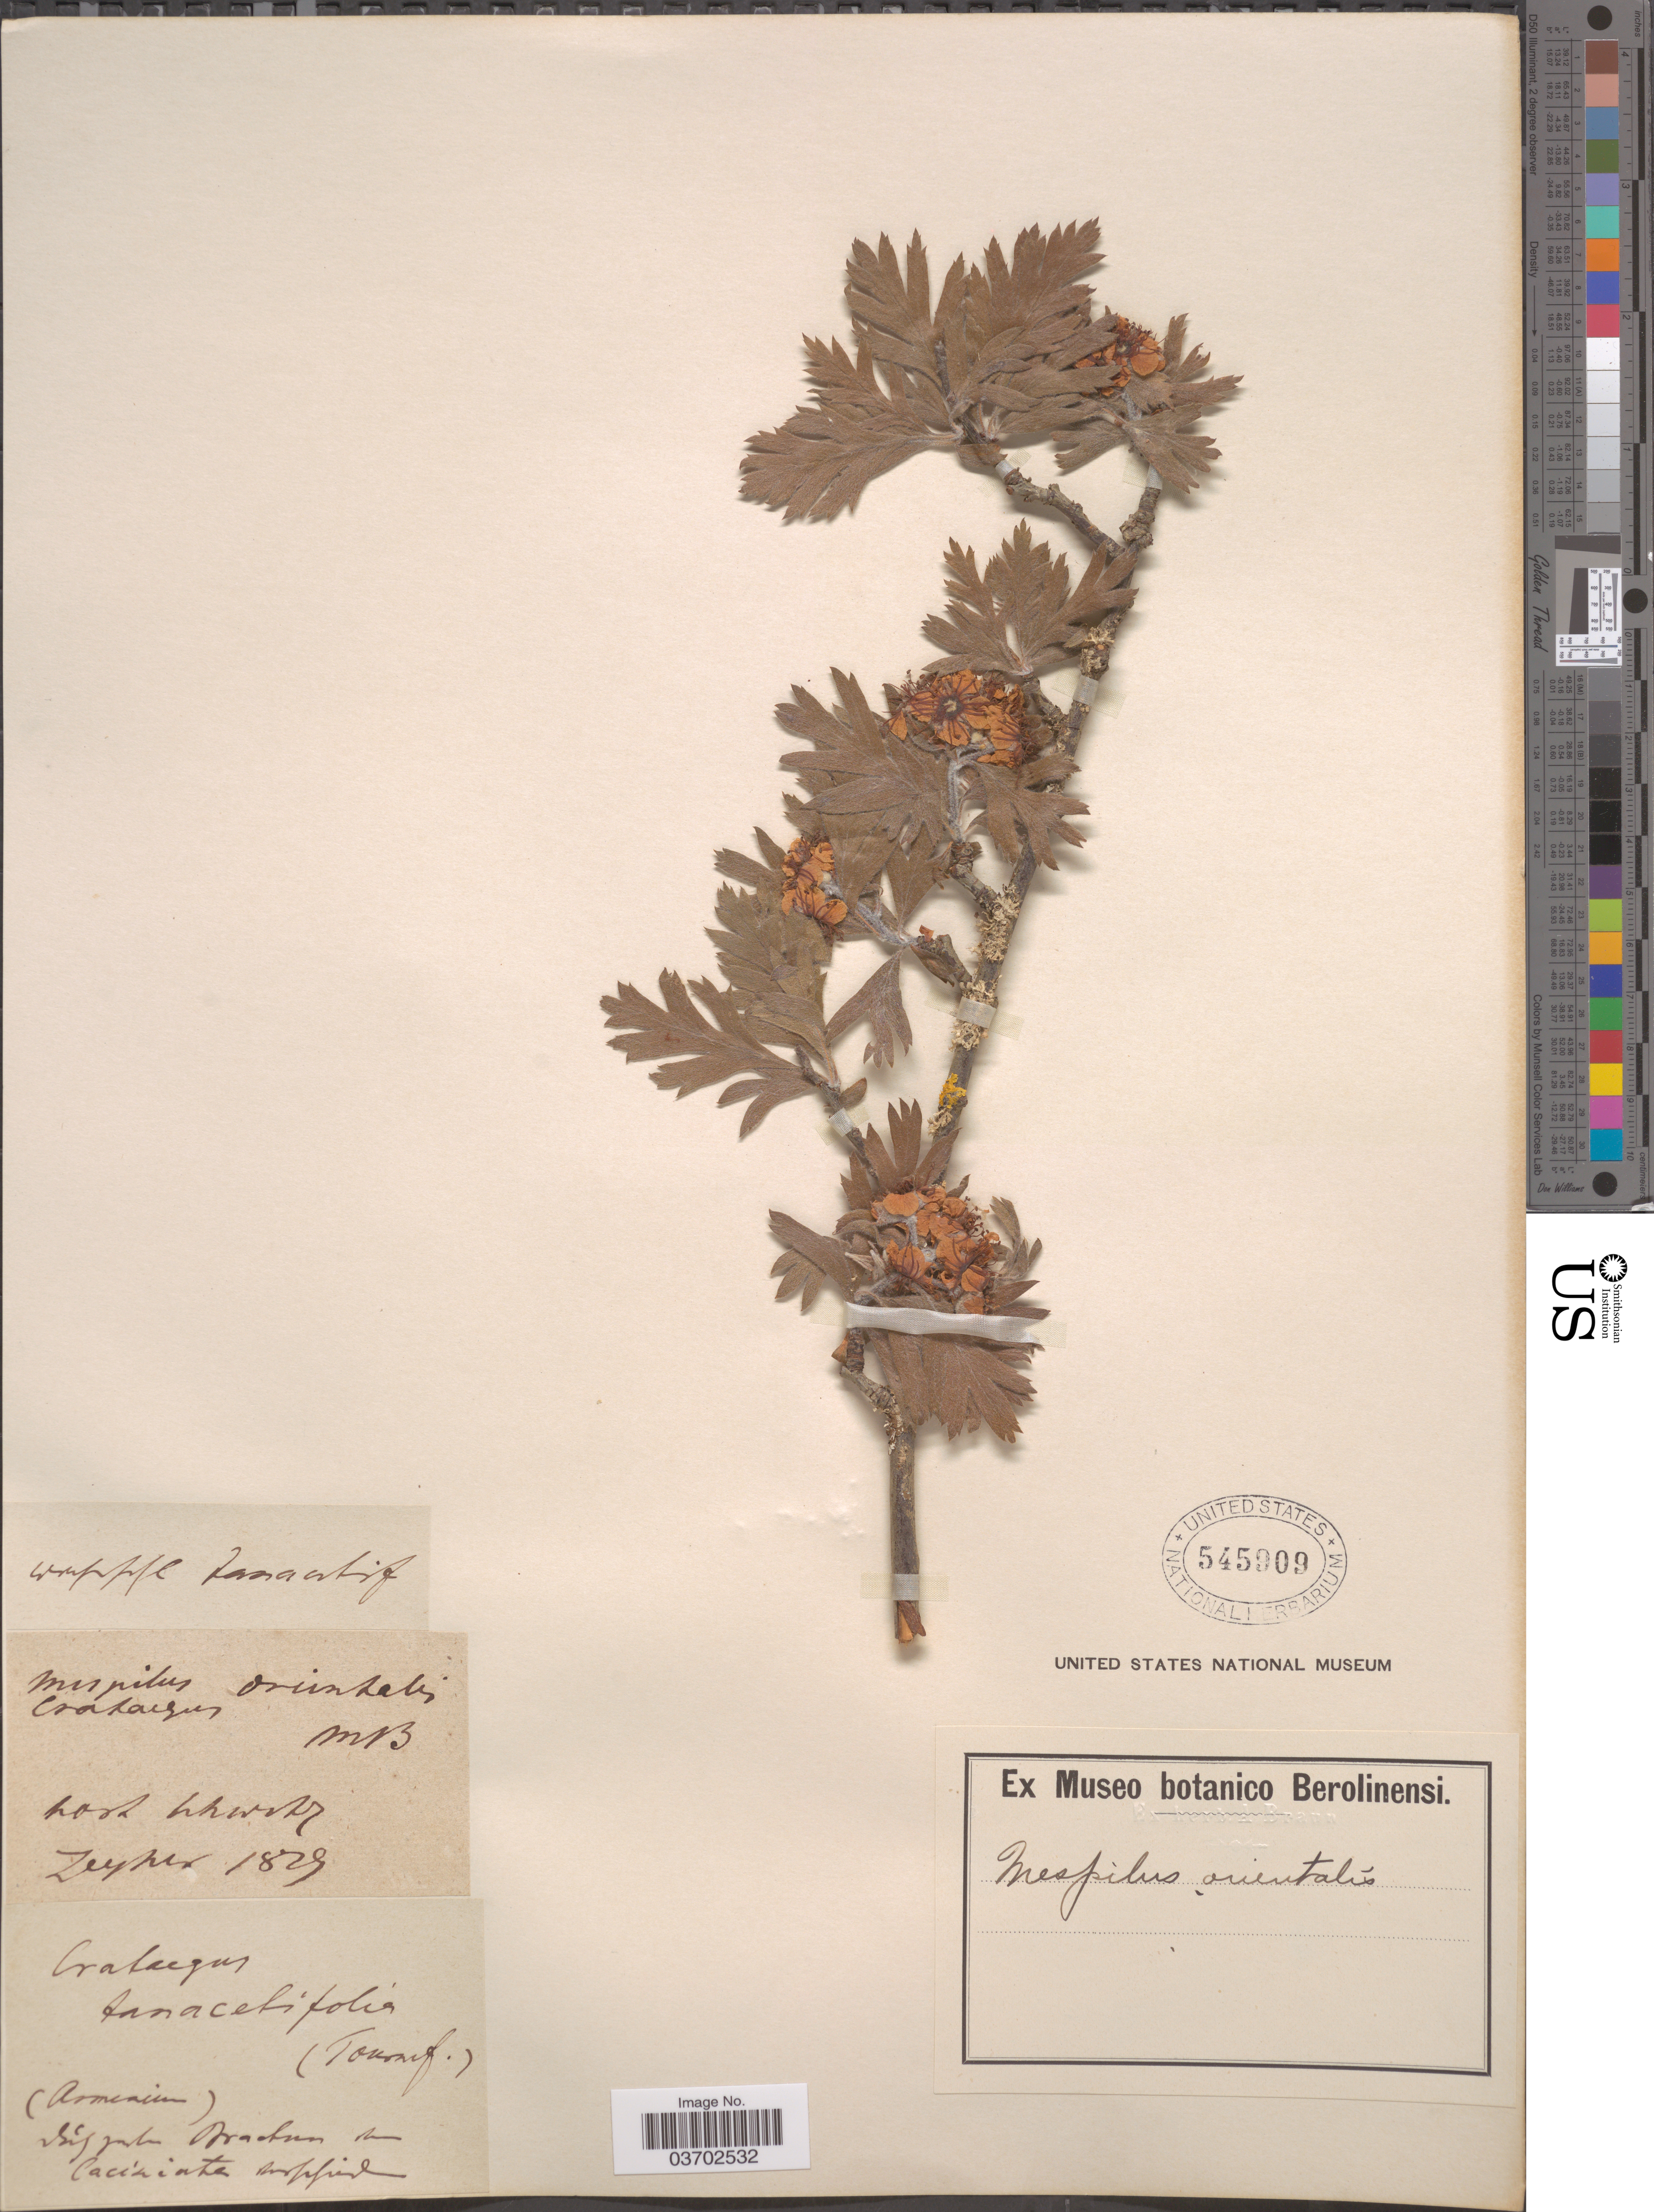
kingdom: Plantae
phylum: Tracheophyta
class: Magnoliopsida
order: Rosales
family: Rosaceae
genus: Crataegus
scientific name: Crataegus tanacetifolia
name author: (Poir.) Pers.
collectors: -. Zeyher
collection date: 1829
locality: Hort Whivatz. (Armeaim). Sŷjuln Nrachum rin Caciniata Rophril. [interpreted] [unsure placement]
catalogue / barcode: US 545909